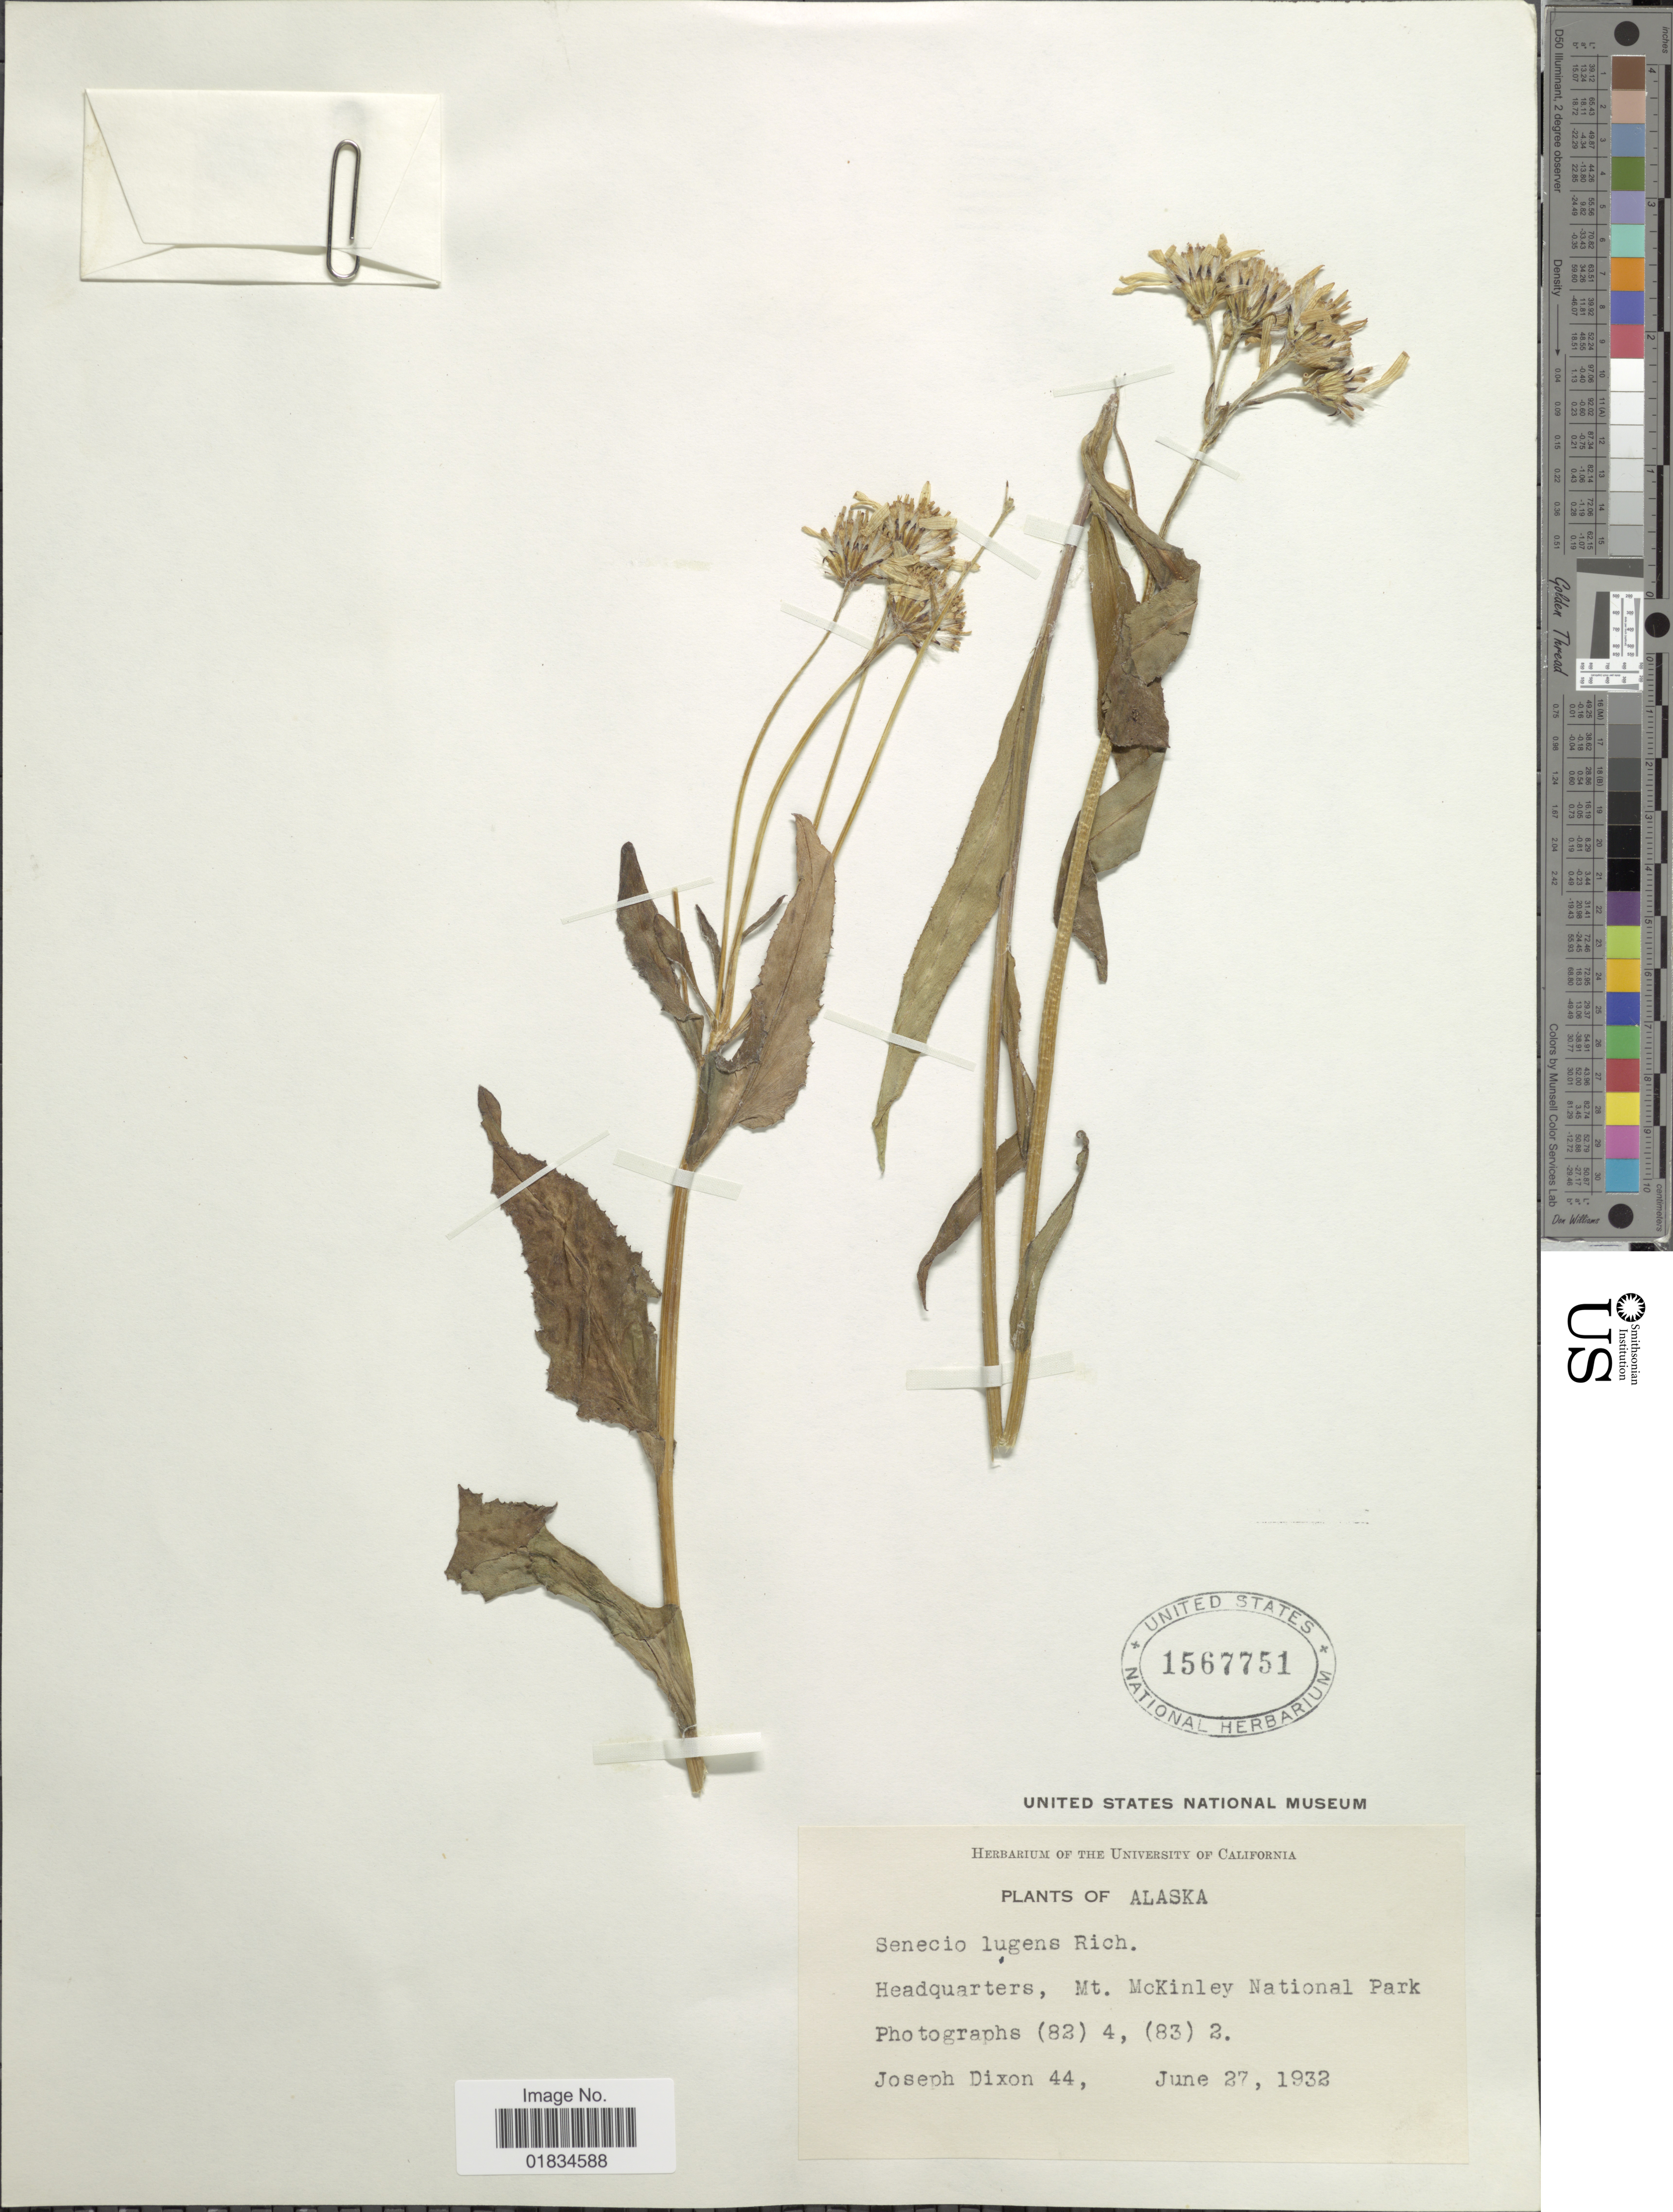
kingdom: Plantae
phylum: Tracheophyta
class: Magnoliopsida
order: Asterales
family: Asteraceae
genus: Senecio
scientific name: Senecio lugens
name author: Richardson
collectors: J. Dixon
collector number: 44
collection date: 1932-06-27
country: United States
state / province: Alaska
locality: Headquarters, Mt. McKinley National Park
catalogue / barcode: US 1567751